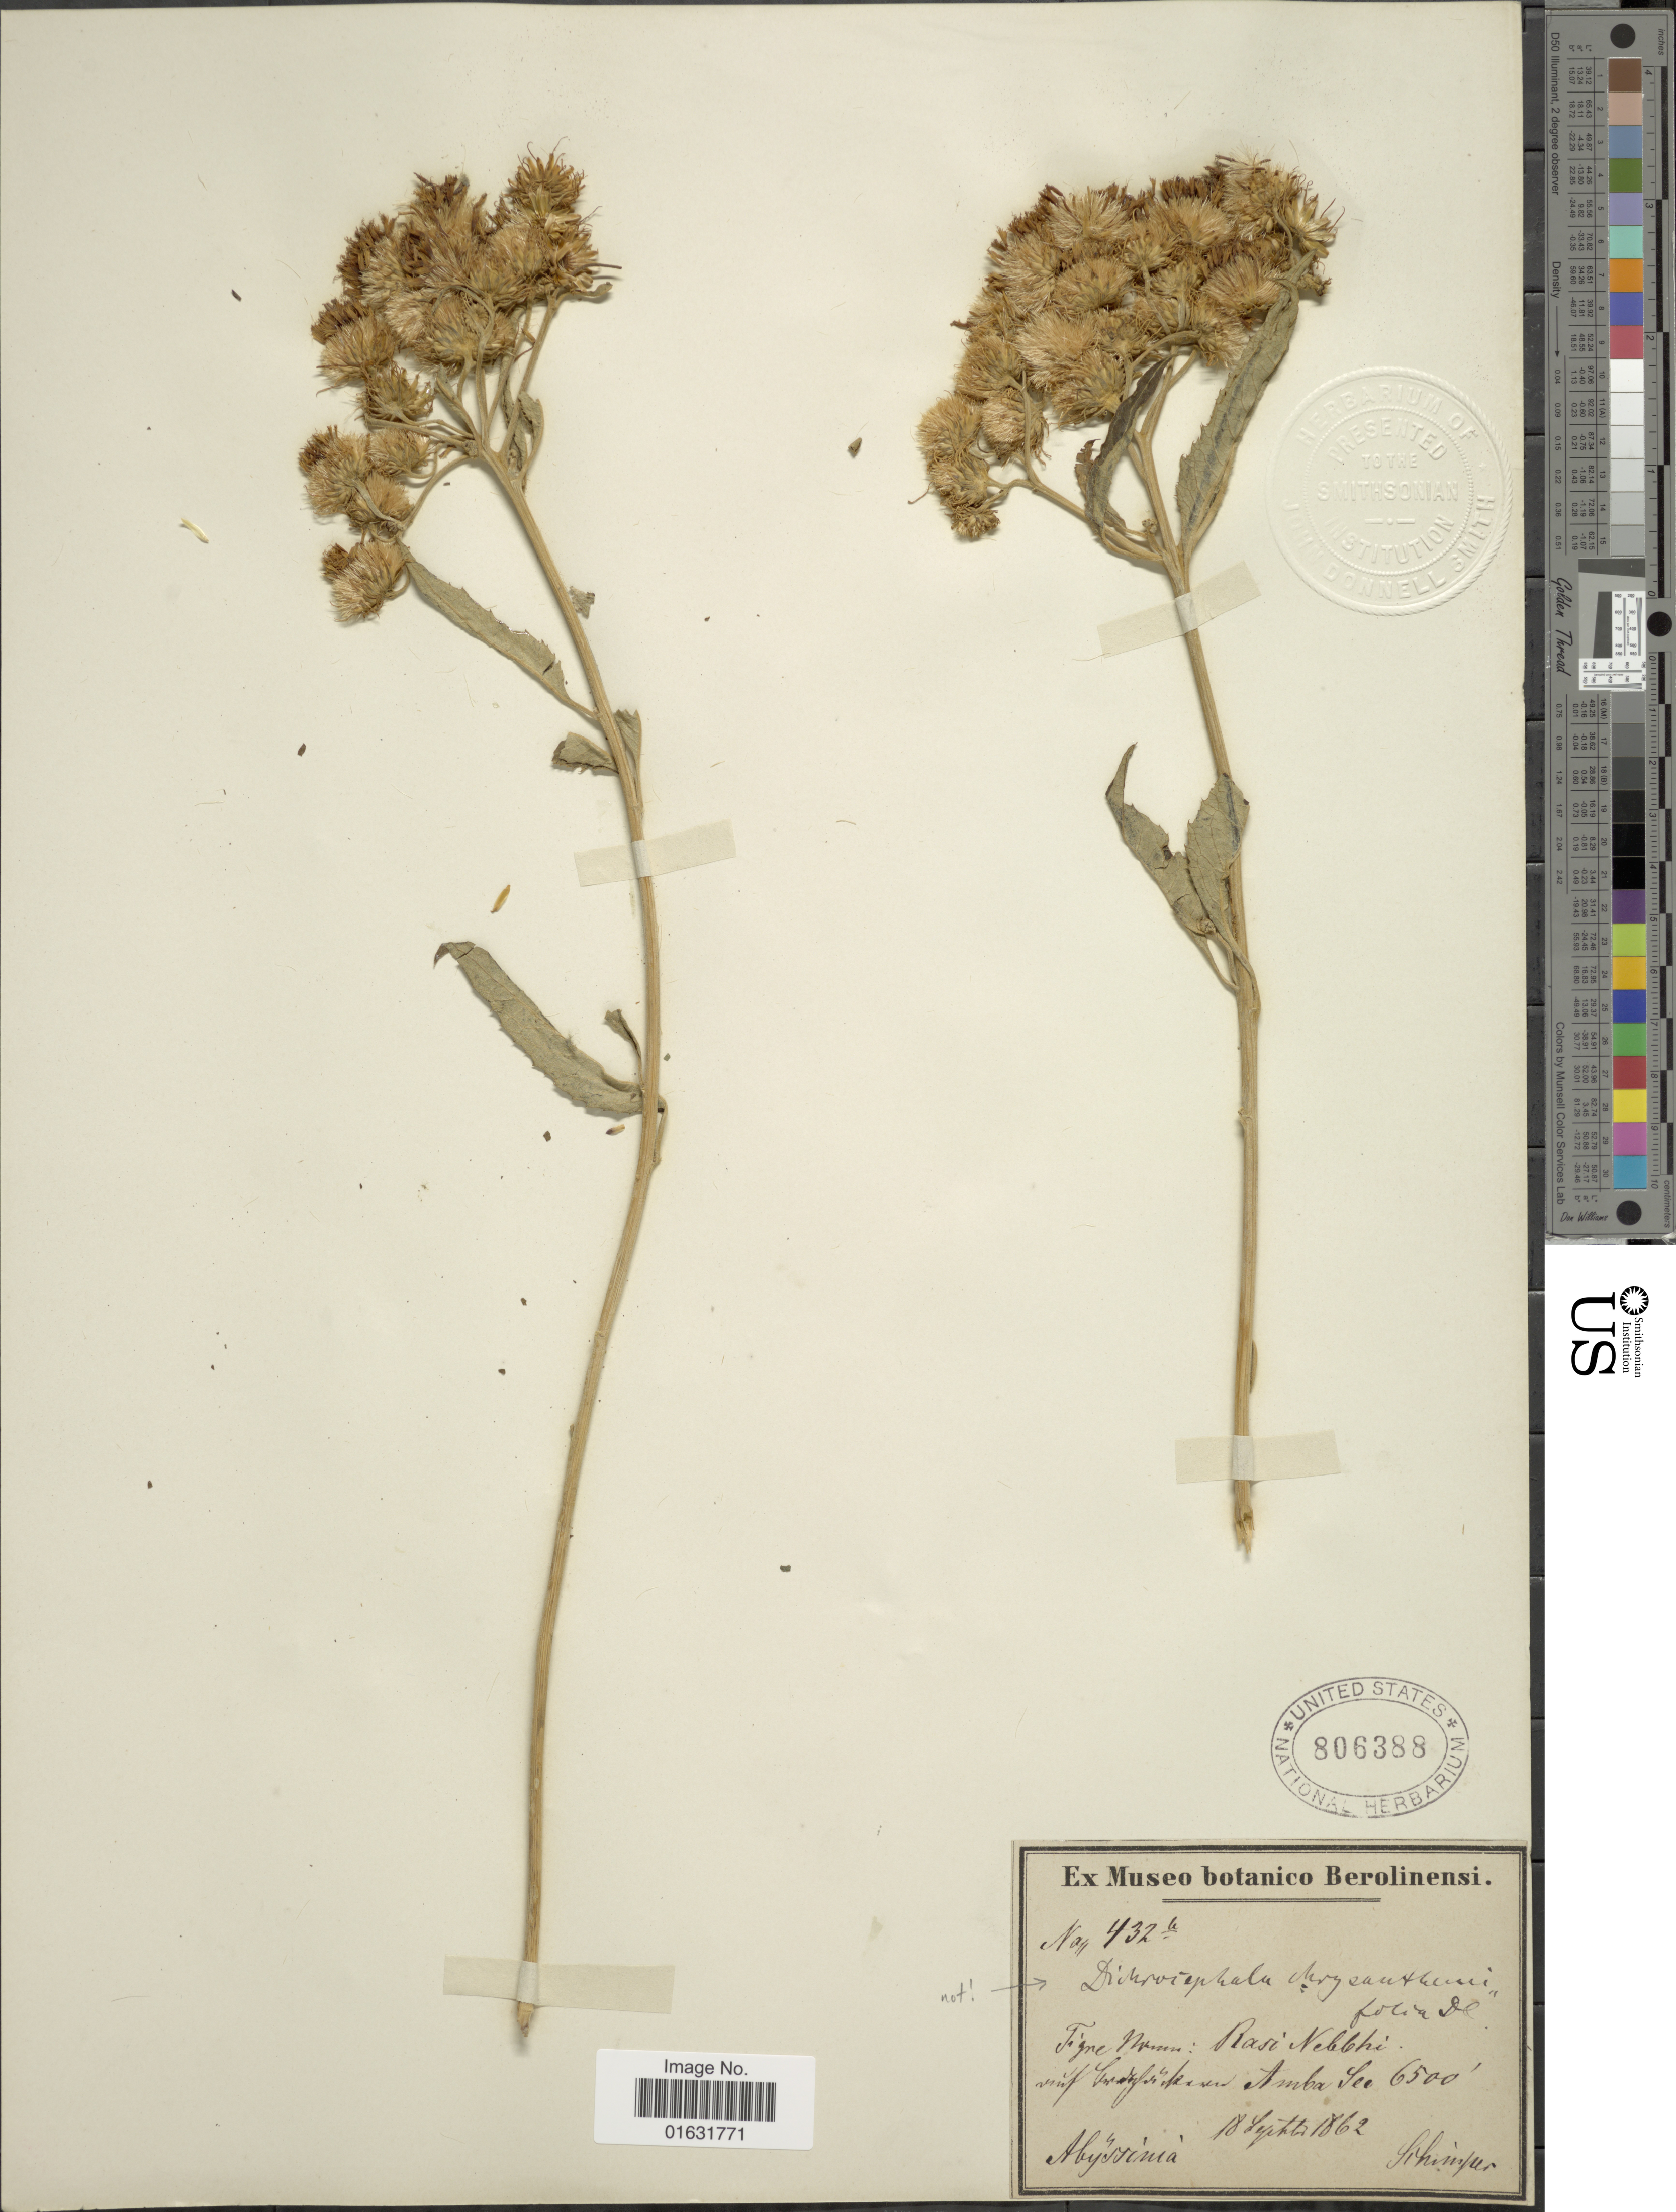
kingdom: Plantae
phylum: Tracheophyta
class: Magnoliopsida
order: Asterales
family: Asteraceae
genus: Baccharoides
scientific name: Baccharoides sp.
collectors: -. Schimper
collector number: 432b*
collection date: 1862-09-18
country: Eritrea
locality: Abyssinia, Tigre Nuu: Basi Nebbhi, [illegible text]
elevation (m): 1981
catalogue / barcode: US 806388